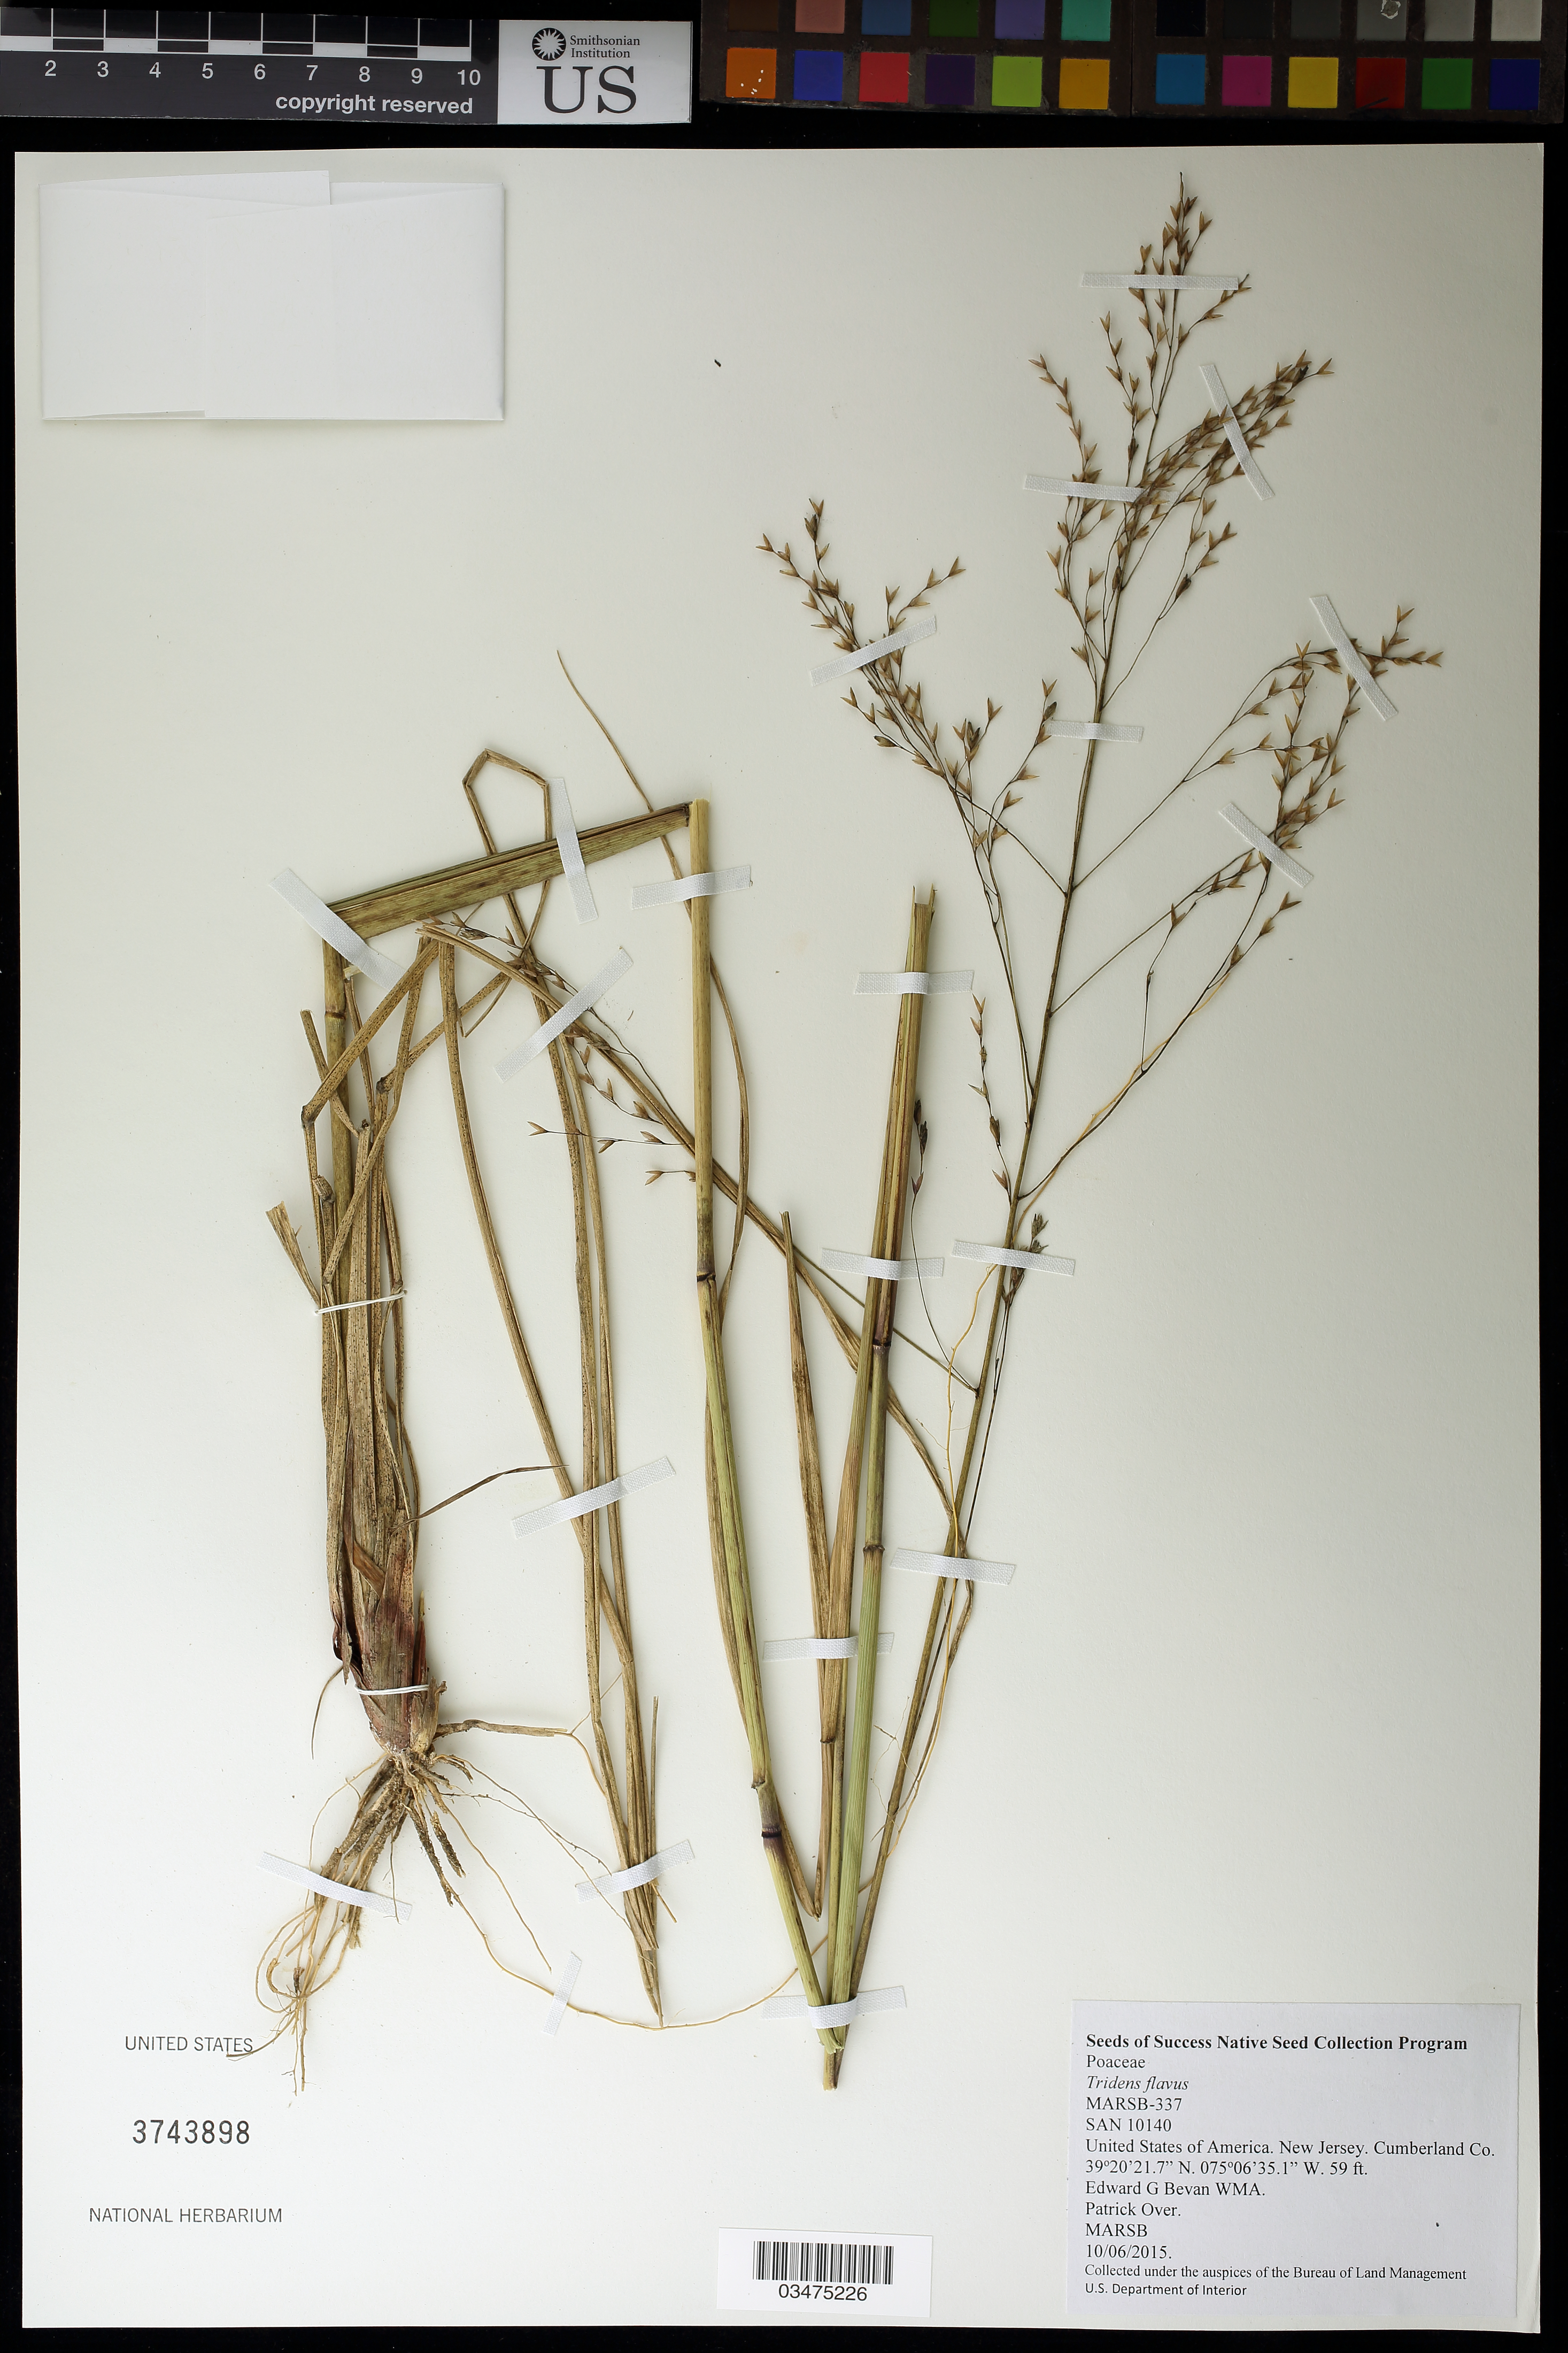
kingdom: Plantae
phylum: Tracheophyta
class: Liliopsida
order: Poales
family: Poaceae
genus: Tridens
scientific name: Tridens flavus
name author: (L.) Hitchc.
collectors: P. Over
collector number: MARSB-337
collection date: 2015-10-06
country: United States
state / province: New Jersey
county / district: Cumberland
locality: Edward G. Bevan Wildlife Management Area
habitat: Pitch Pine Barrens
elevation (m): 18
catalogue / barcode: US 3743898